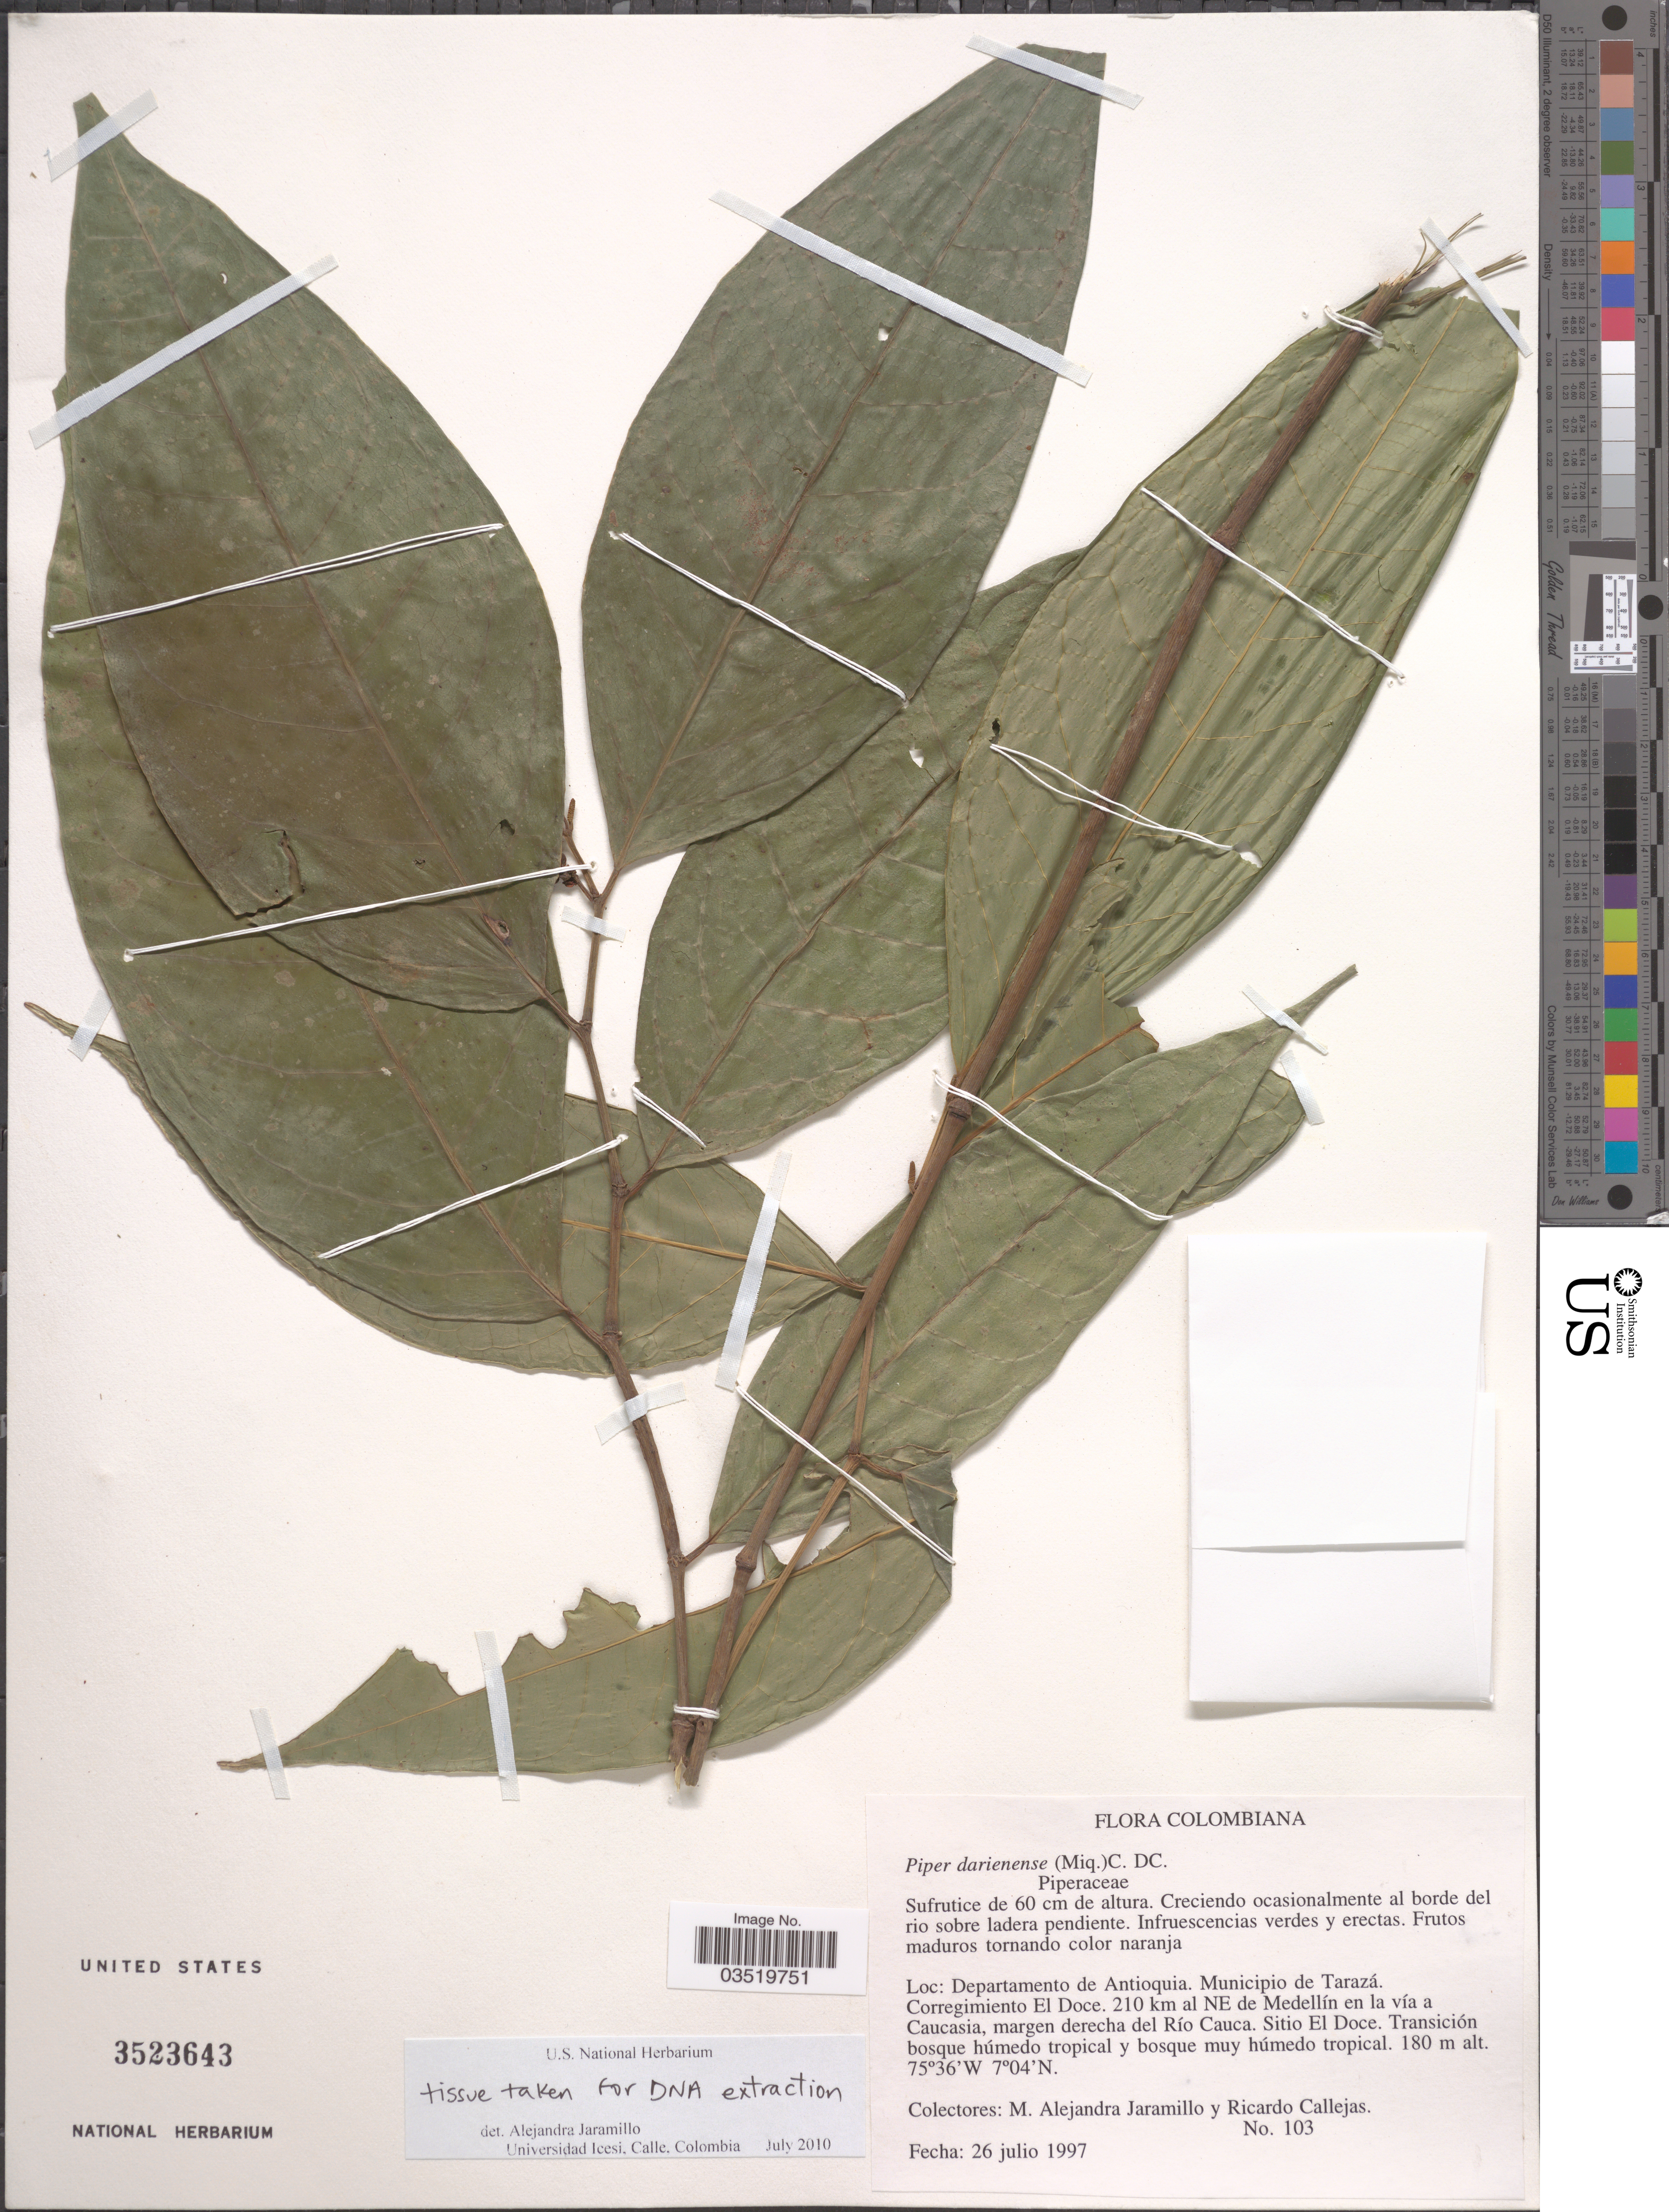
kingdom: Plantae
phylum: Tracheophyta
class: Magnoliopsida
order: Piperales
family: Piperaceae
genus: Piper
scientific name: Piper darienense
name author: C. DC.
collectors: M. A. Jaramillo & R. Callejas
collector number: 103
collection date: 1997-07-26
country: Colombia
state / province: Antioquia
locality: Departamento de Antioquia. Municipio de Tarazá. Corregimiento El Doce. 210 km al NE de Medellín en la vía a Caucasia, margen derecha del Río Cauca. Sitio El Doce.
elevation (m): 180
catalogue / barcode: US 3523643